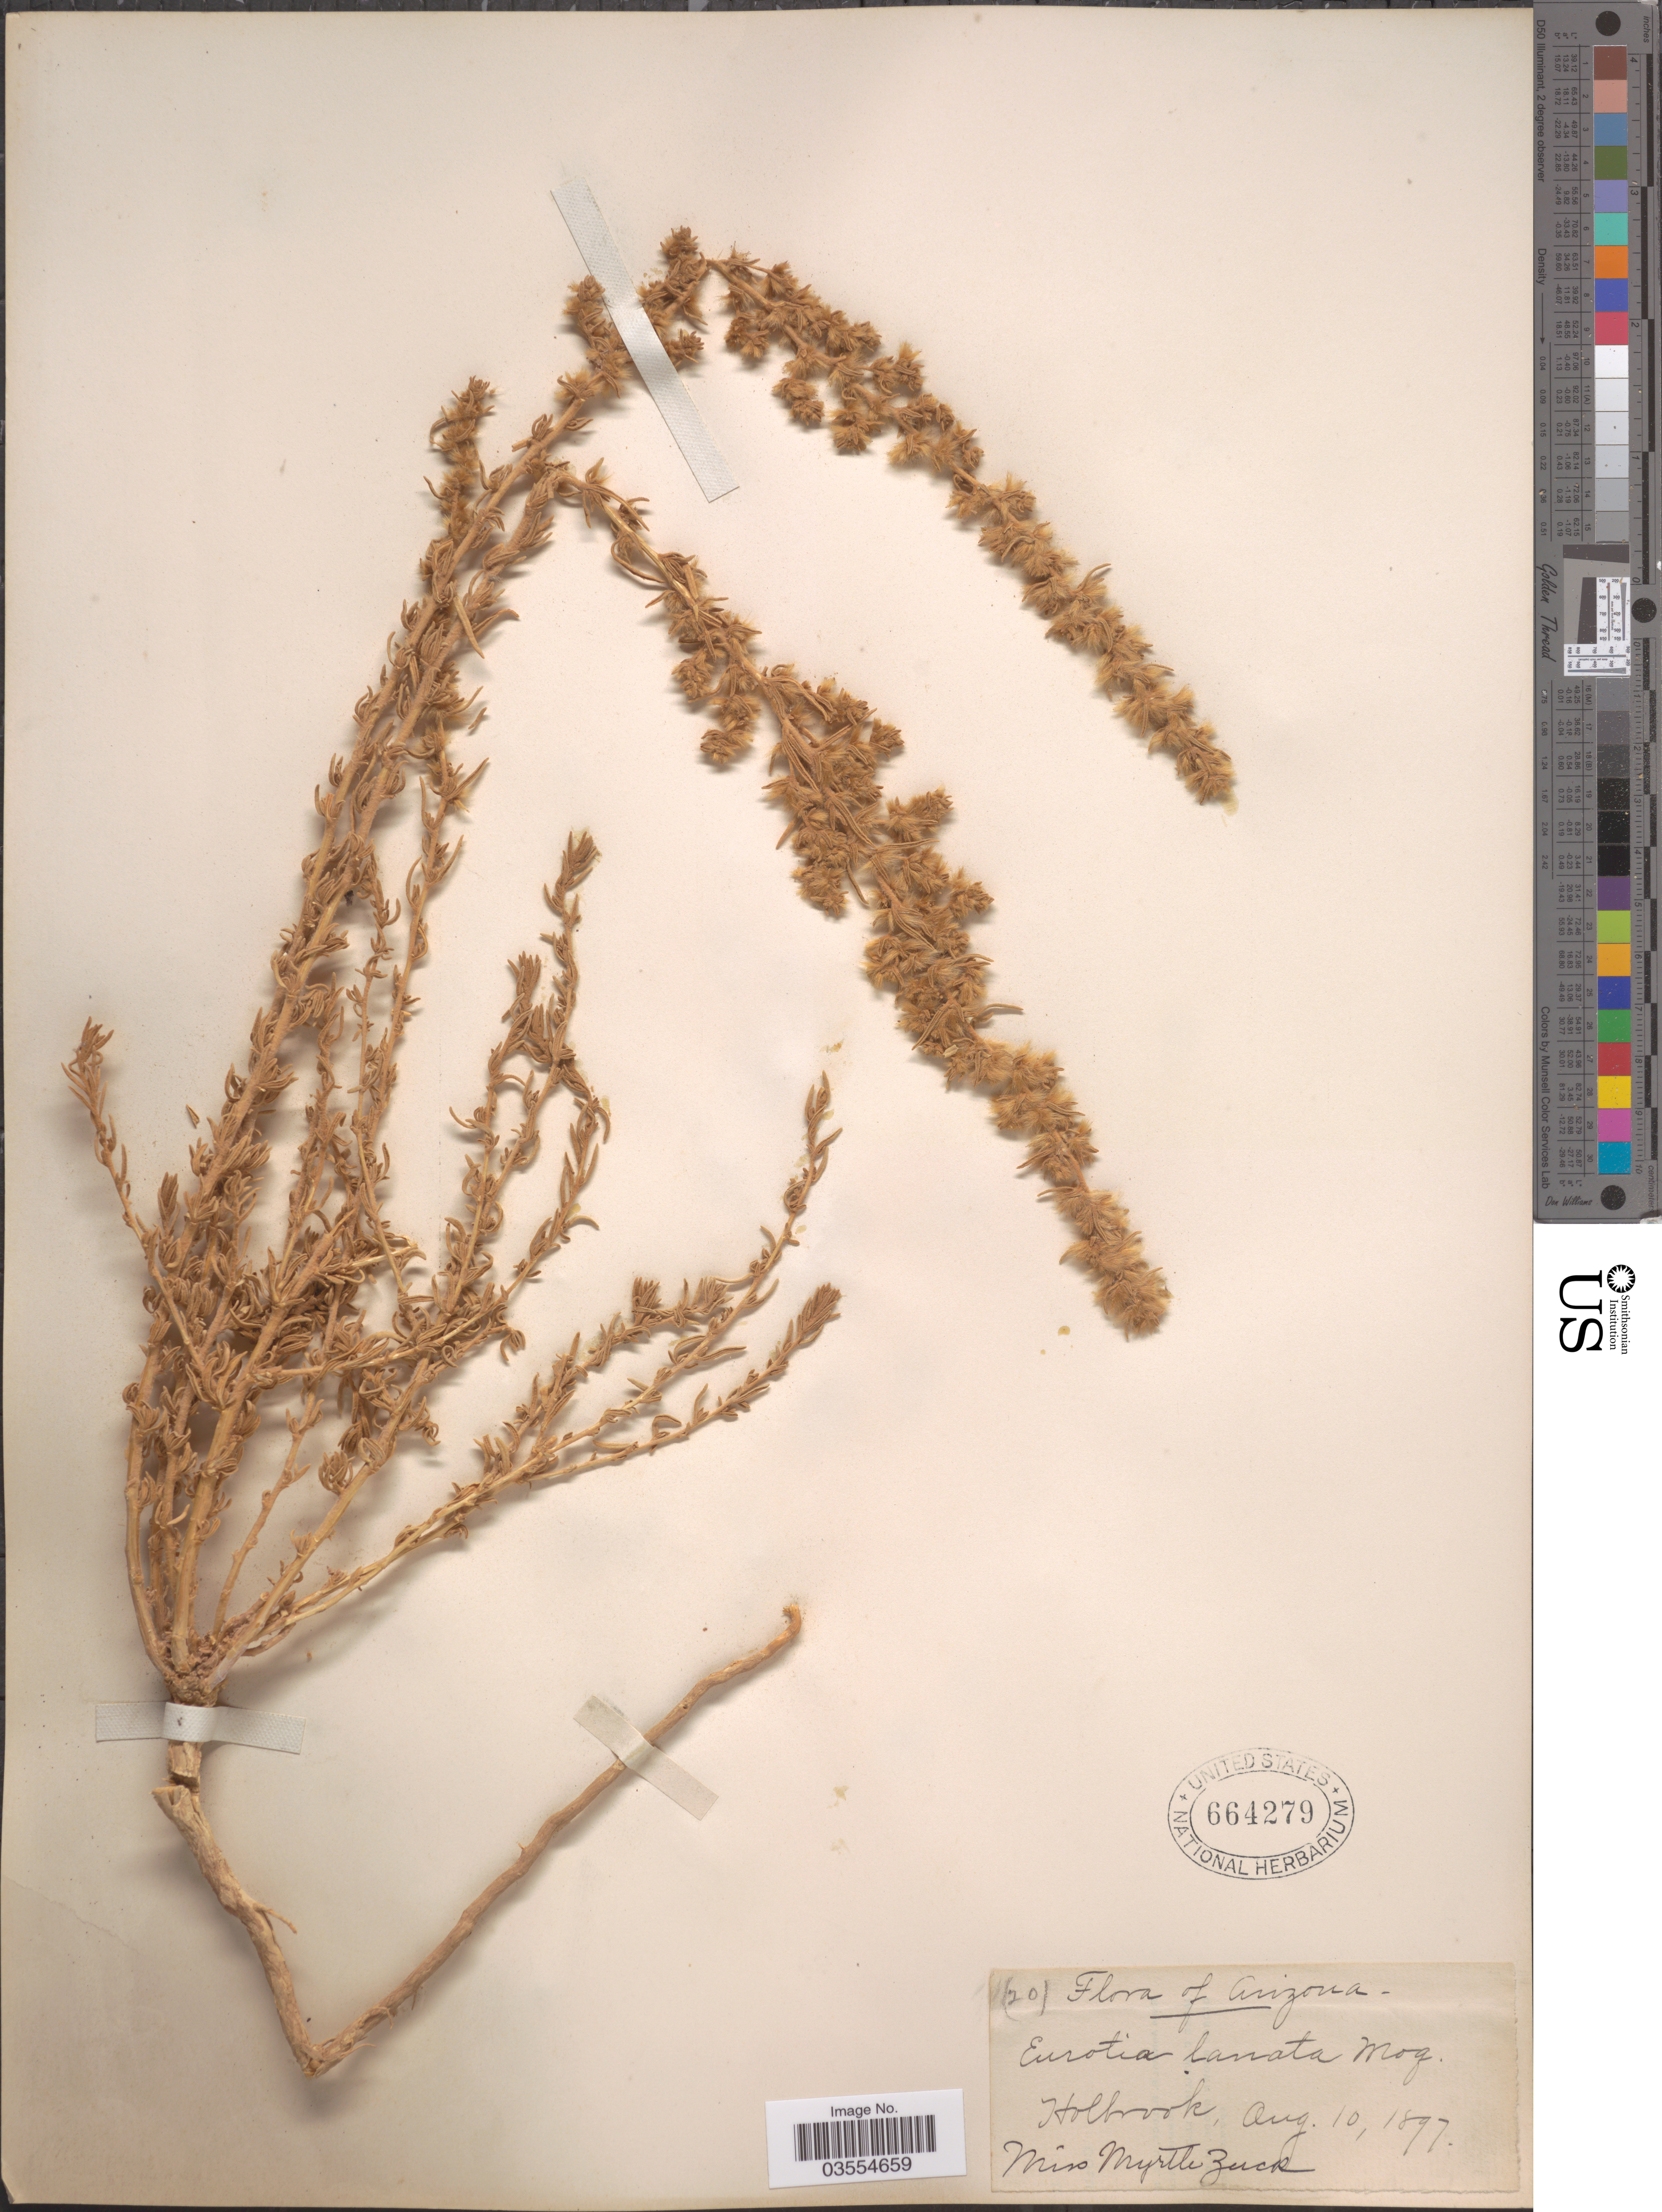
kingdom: Plantae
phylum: Tracheophyta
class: Magnoliopsida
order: Caryophyllales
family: Amaranthaceae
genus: Eurotia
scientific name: Eurotia lanata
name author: (Pursh) Moq.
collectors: M. Zuck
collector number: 20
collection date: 1897-08-10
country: United States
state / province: Arizona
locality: Holbrook.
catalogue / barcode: US 664279